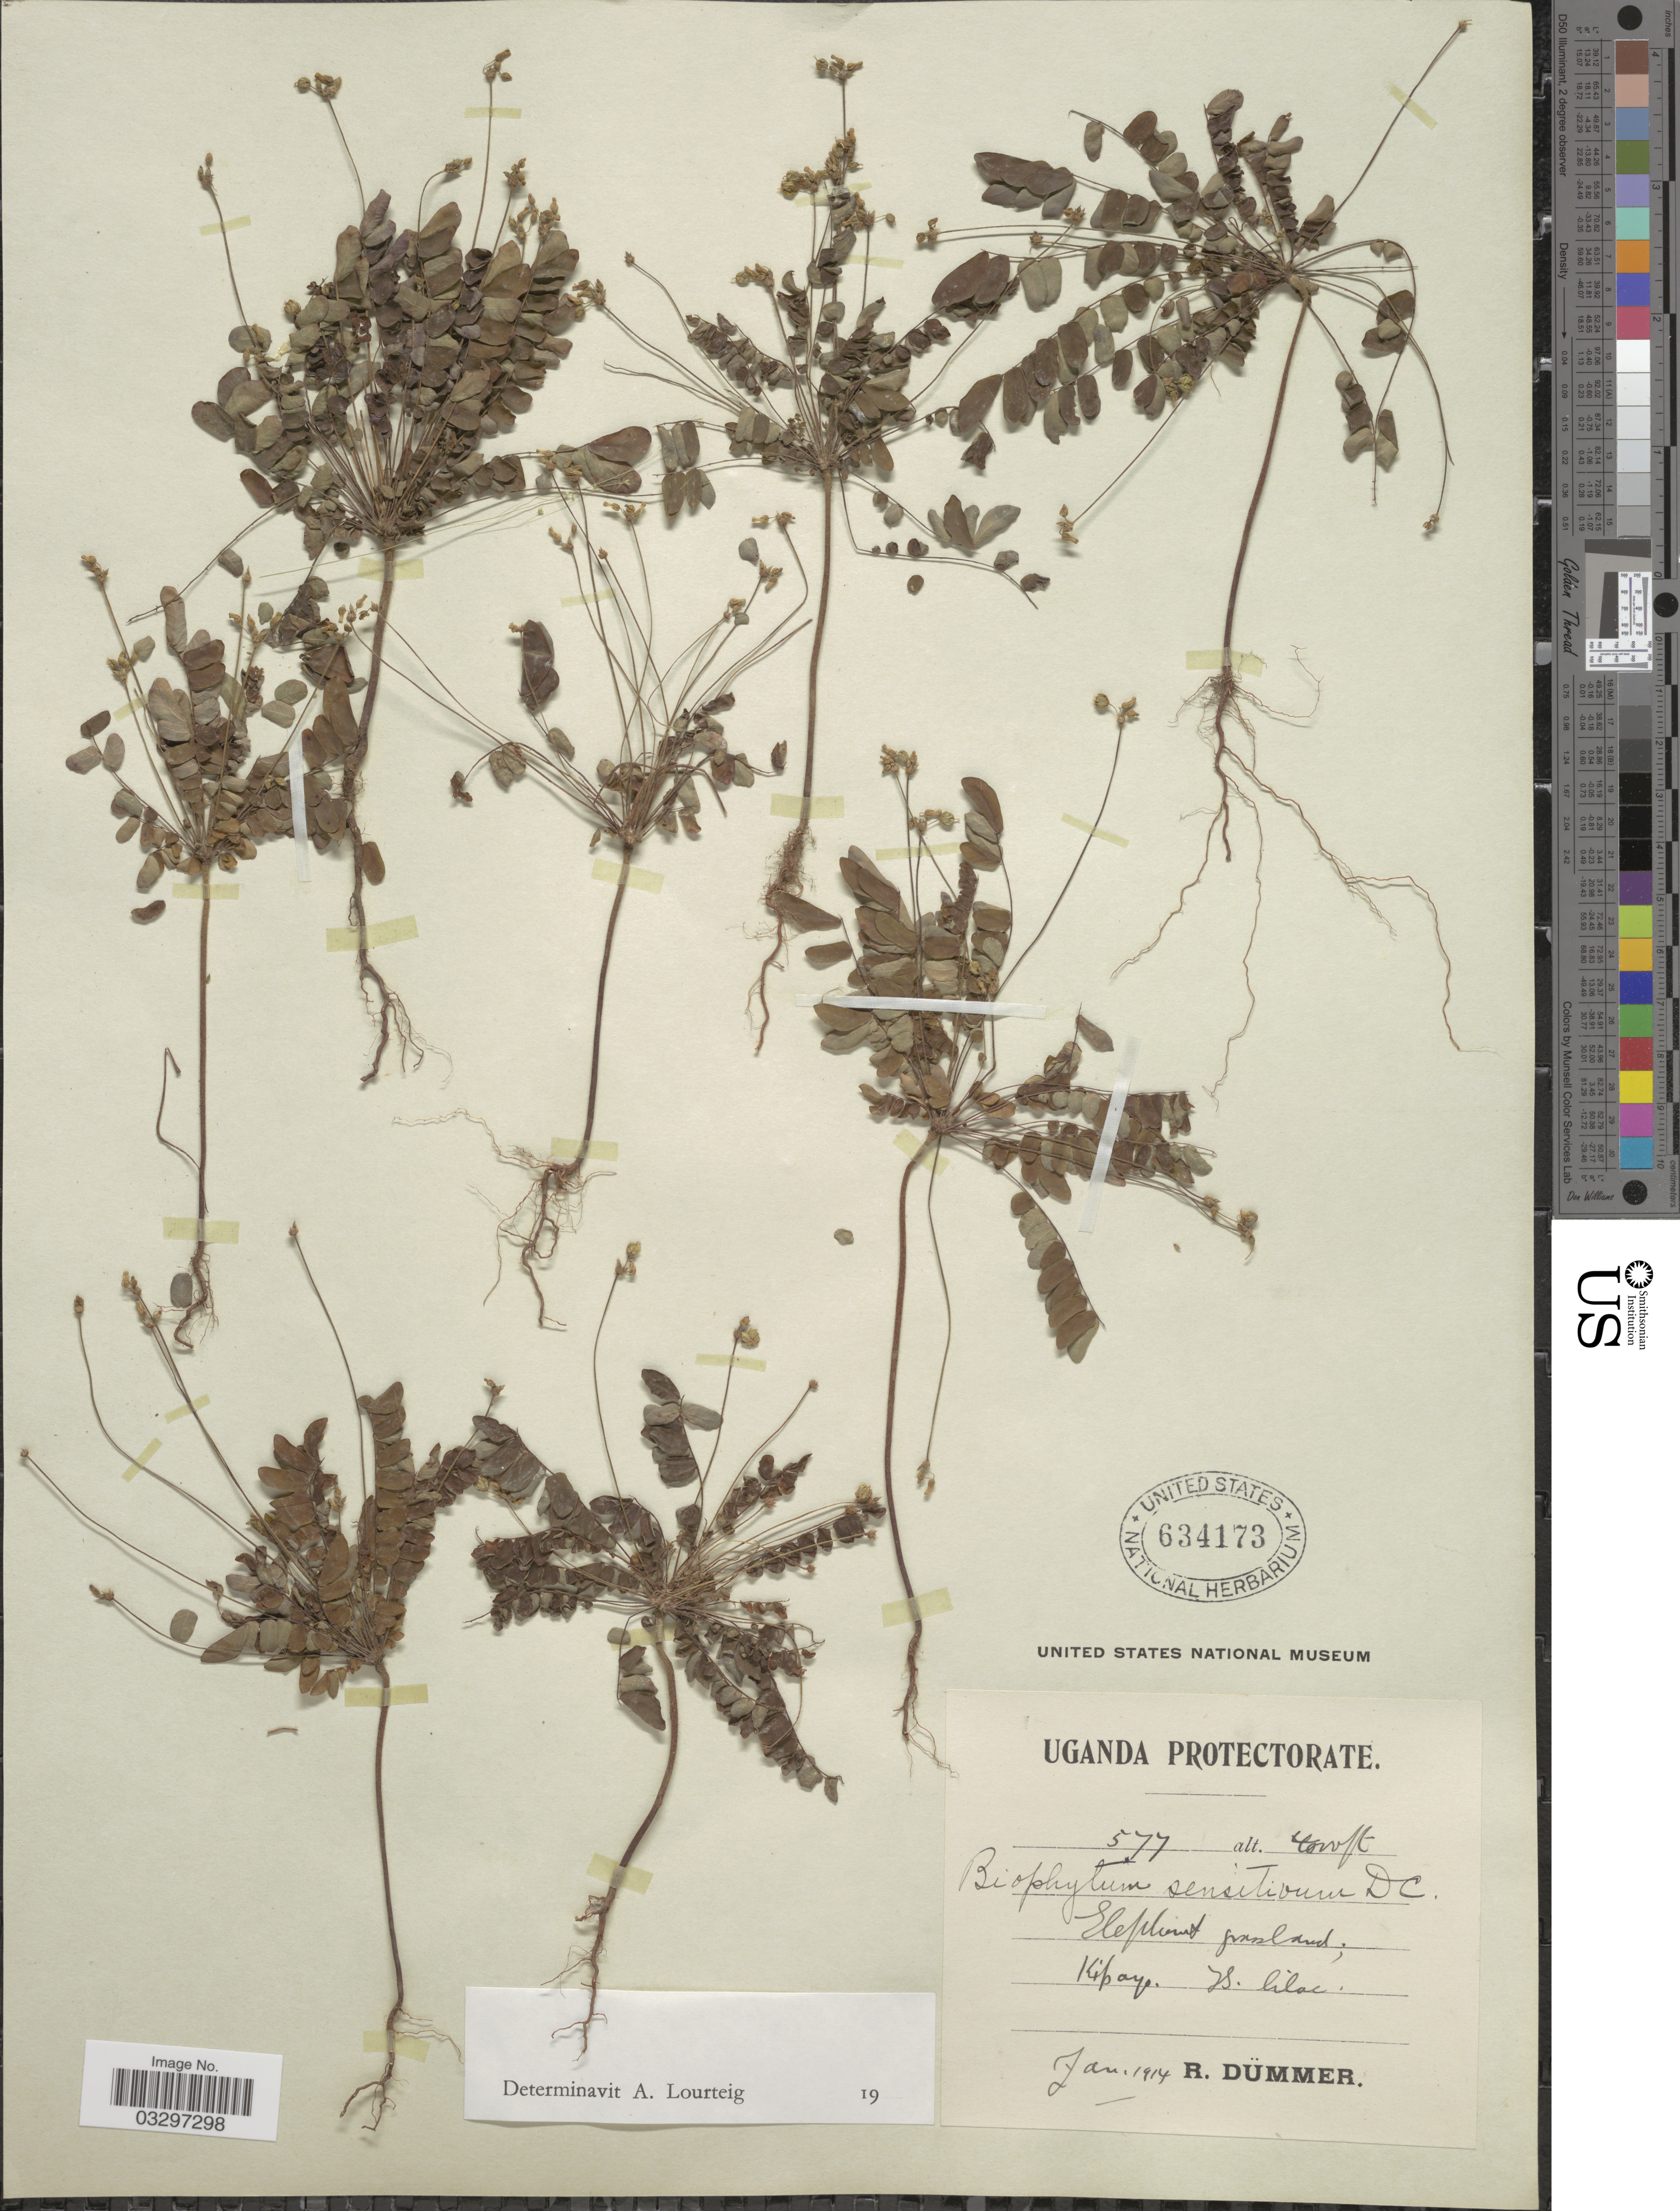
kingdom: Plantae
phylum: Tracheophyta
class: Magnoliopsida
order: Oxalidales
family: Oxalidaceae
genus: Biophytum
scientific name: Biophytum sp.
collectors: R. A. Dümmer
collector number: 577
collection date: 1914-01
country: Uganda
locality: Elephant grassland; Kipayo. Uganda Protectorate.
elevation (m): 1219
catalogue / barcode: US 634173